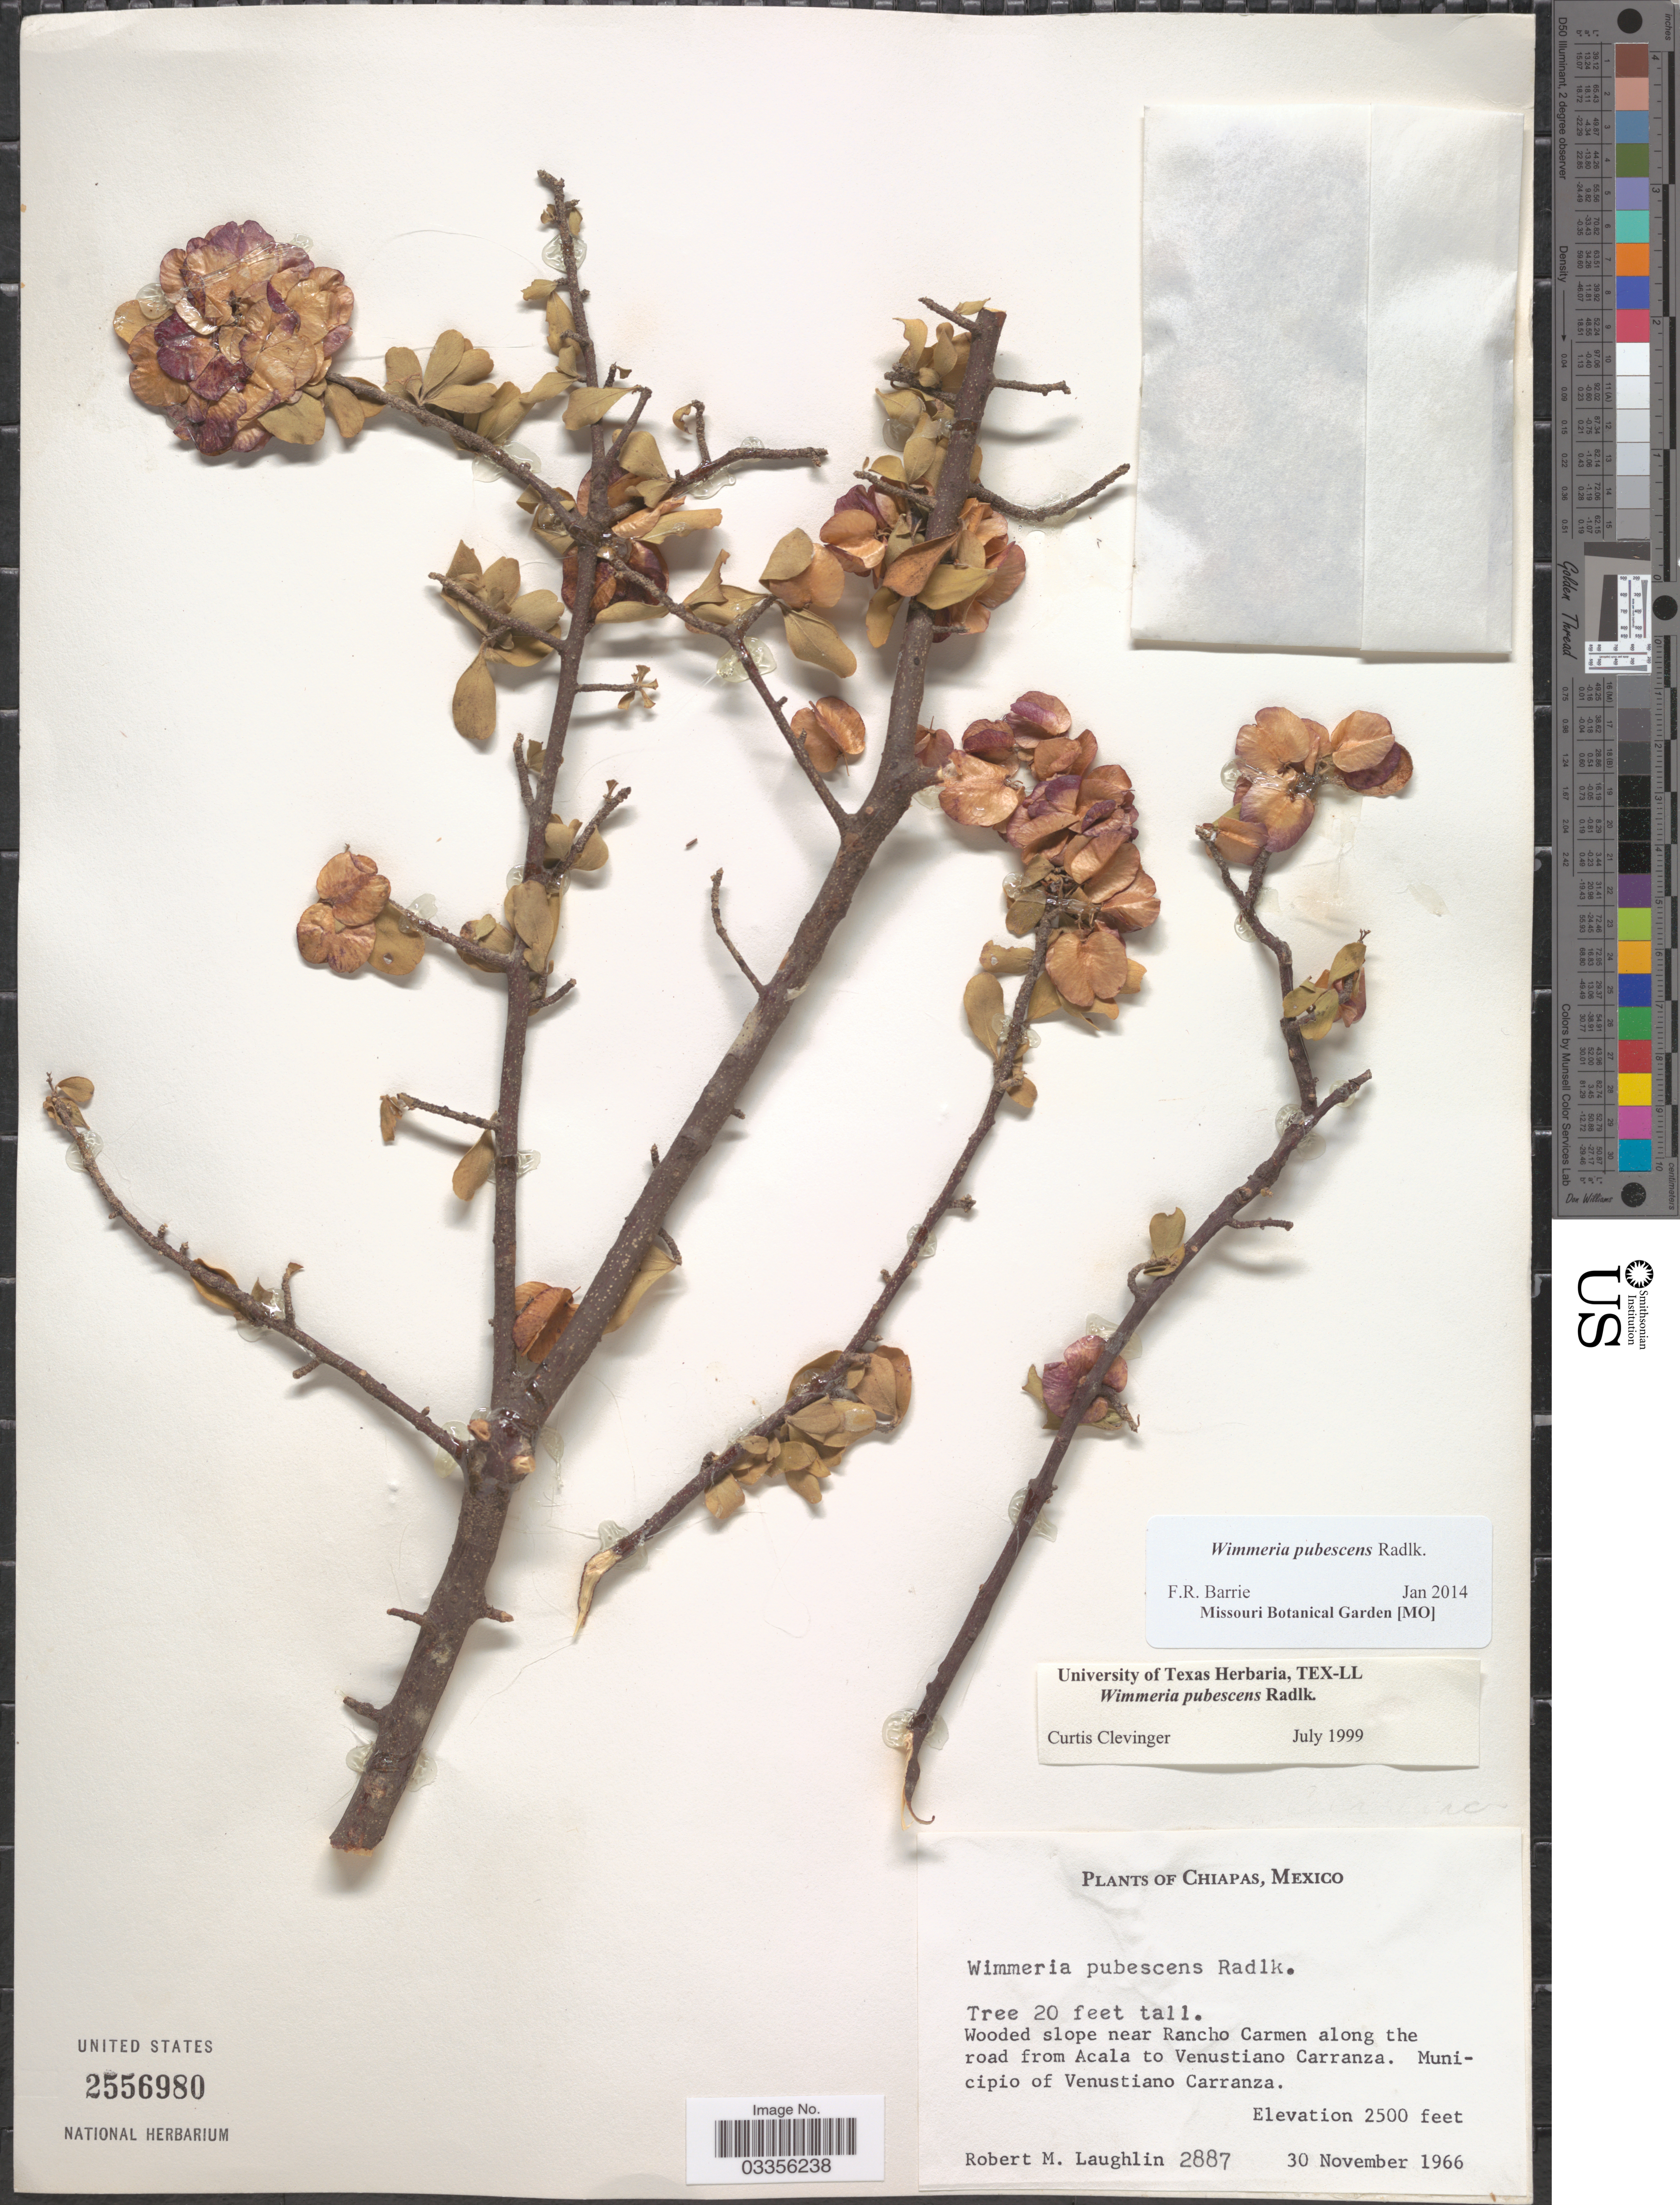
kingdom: Plantae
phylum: Tracheophyta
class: Magnoliopsida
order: Celastrales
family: Celastraceae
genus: Wimmeria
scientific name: Wimmeria pubescens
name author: Radlk.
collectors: R. M. Laughlin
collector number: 2887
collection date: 1966-11-30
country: Mexico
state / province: Chiapas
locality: Wooded slope near Rancho Carmen along the road from Acala to Venustiano Carranza. Municipio of Venustiano Carranza.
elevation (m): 762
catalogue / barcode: US 2556980